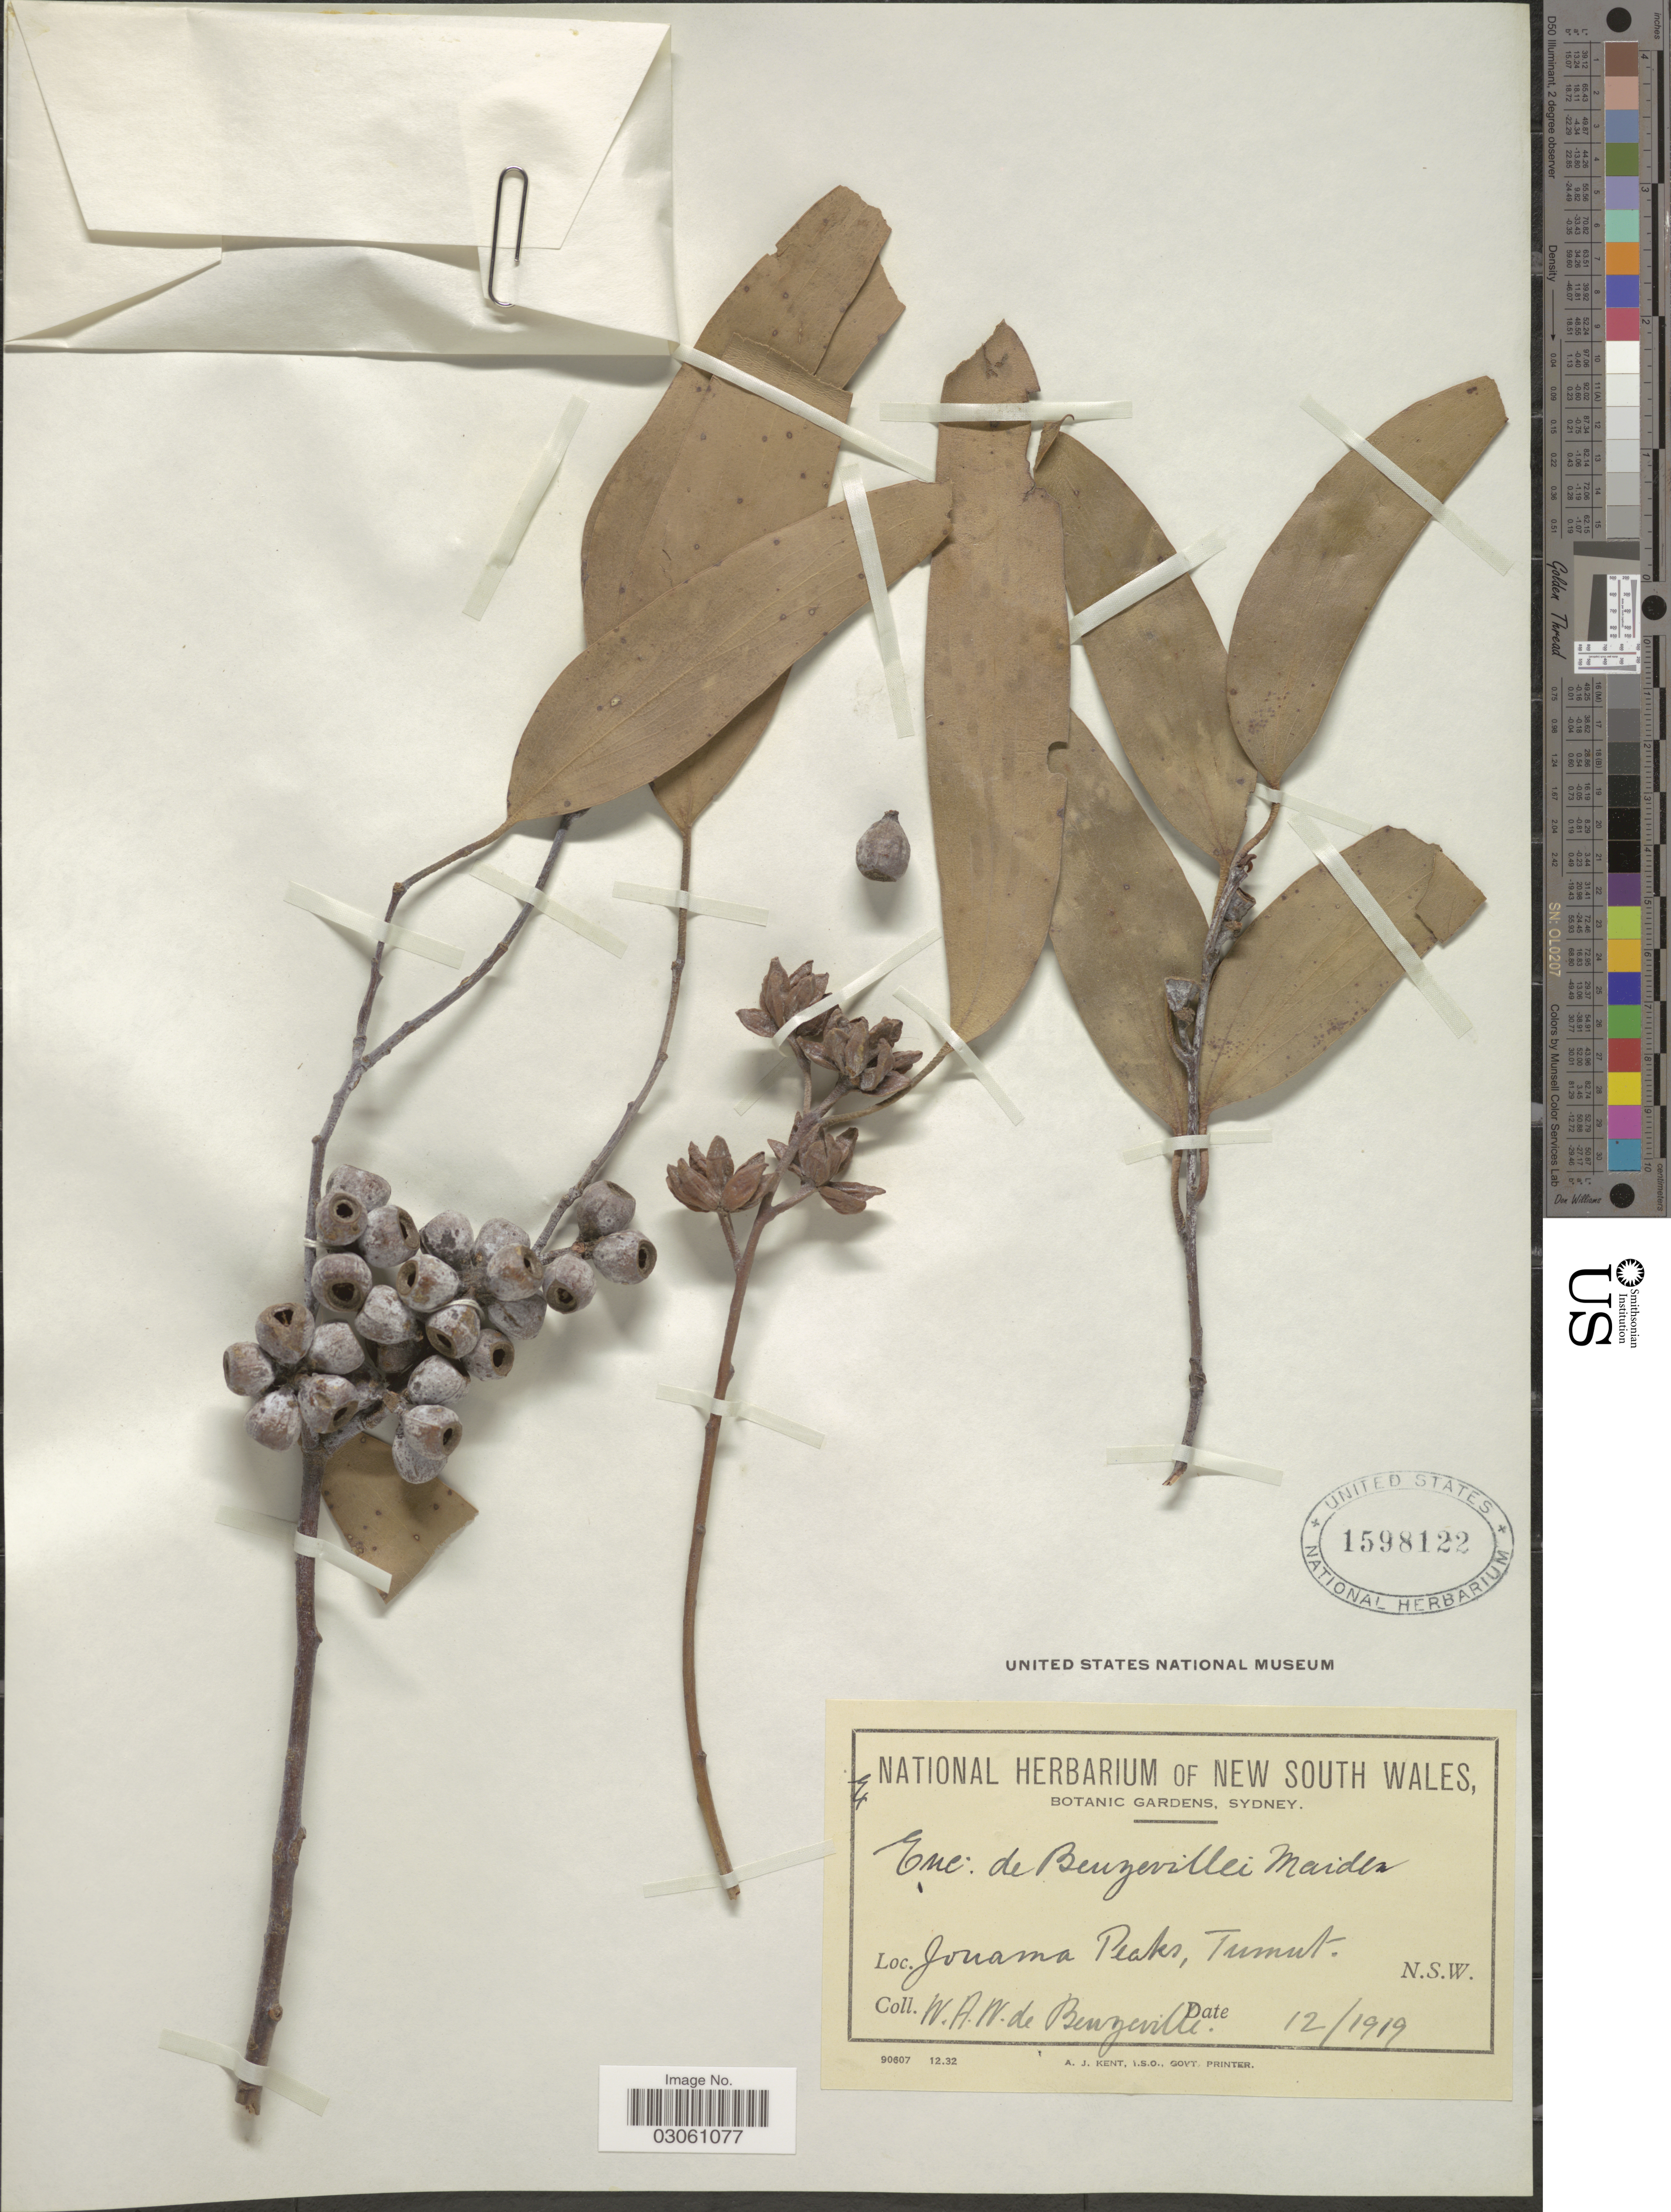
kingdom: Plantae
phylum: Tracheophyta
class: Magnoliopsida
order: Myrtales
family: Myrtaceae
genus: Eucalyptus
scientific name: Eucalyptus debeuzevillei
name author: Maiden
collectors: W. Beuzeville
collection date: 1919-12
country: Australia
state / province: New South Wales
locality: Jouama Peaks, Tumut.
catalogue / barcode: US 1598122